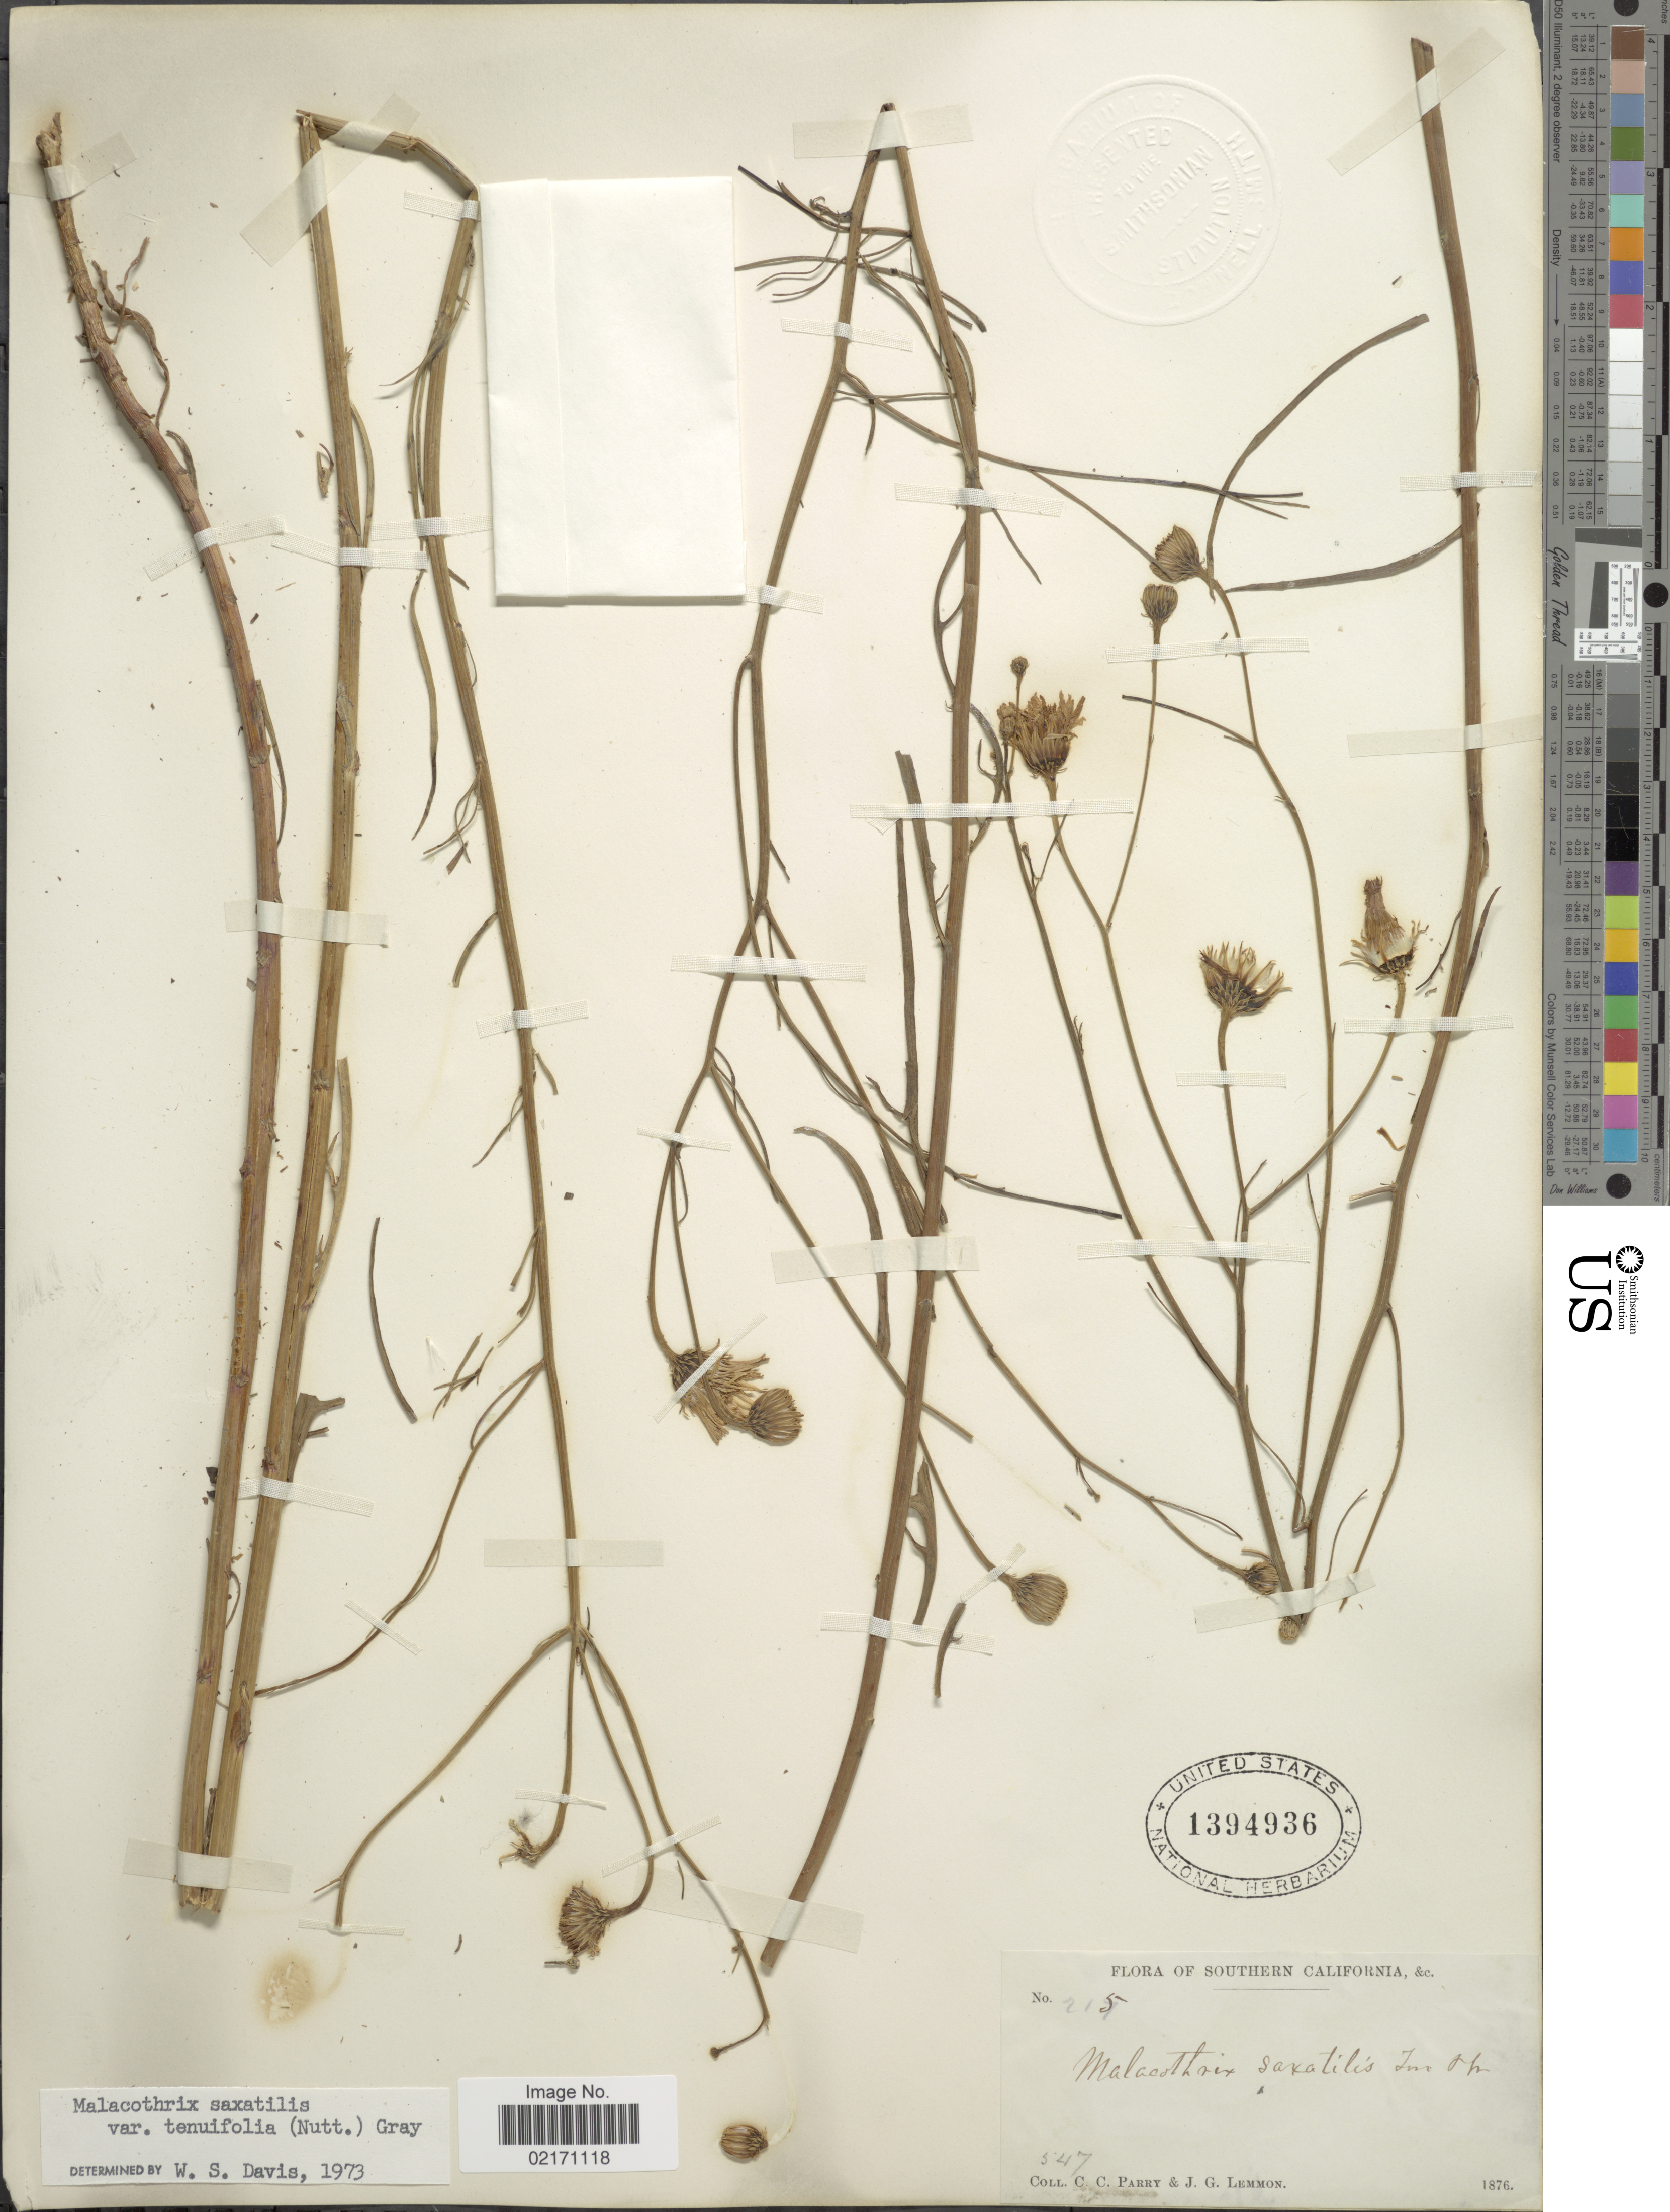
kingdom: Plantae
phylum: Tracheophyta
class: Magnoliopsida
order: Asterales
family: Asteraceae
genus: Malacothrix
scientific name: Malacothrix saxatilis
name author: Torr. & A. Gray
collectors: C. C. Parry & J. Lemmon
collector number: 215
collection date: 1876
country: United States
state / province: California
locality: Southern California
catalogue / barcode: US 1394936